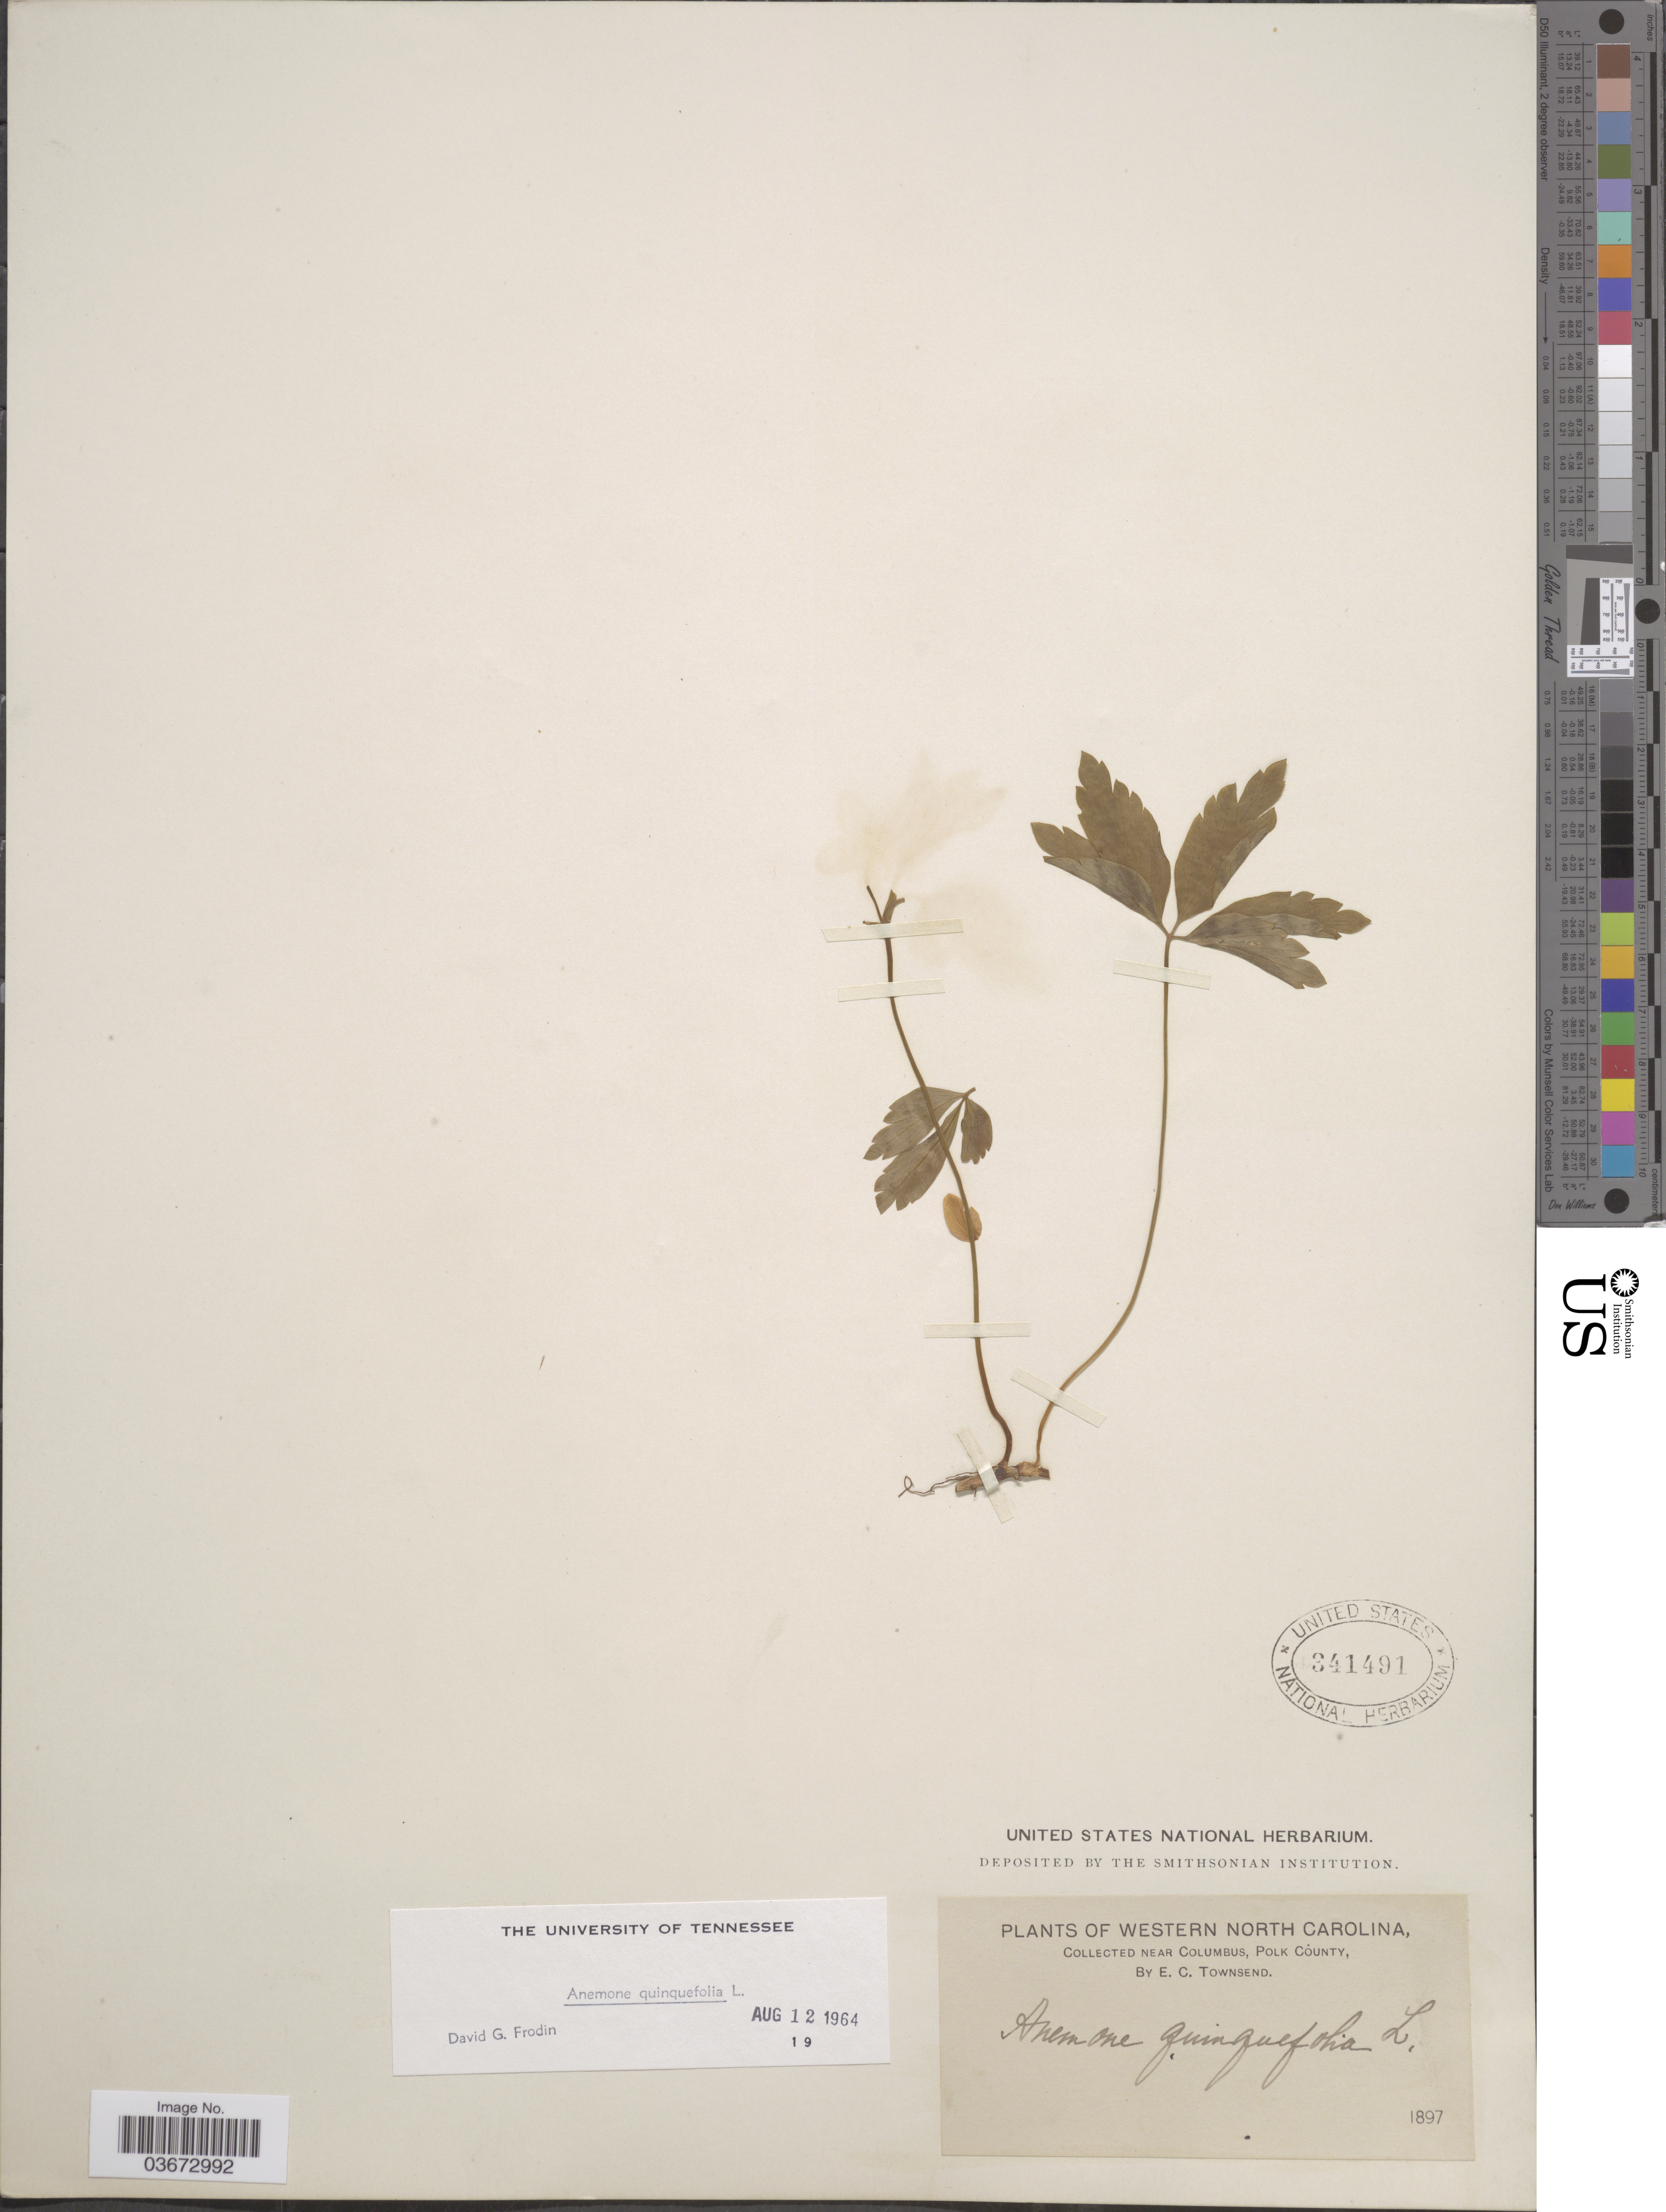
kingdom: Plantae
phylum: Tracheophyta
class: Magnoliopsida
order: Ranunculales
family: Ranunculaceae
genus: Anemone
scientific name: Anemone quinquefolia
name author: L.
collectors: E. C. Townsend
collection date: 1897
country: United States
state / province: North Carolina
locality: Western North Carolina. Near Columbus, Polk County.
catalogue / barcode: US 341491